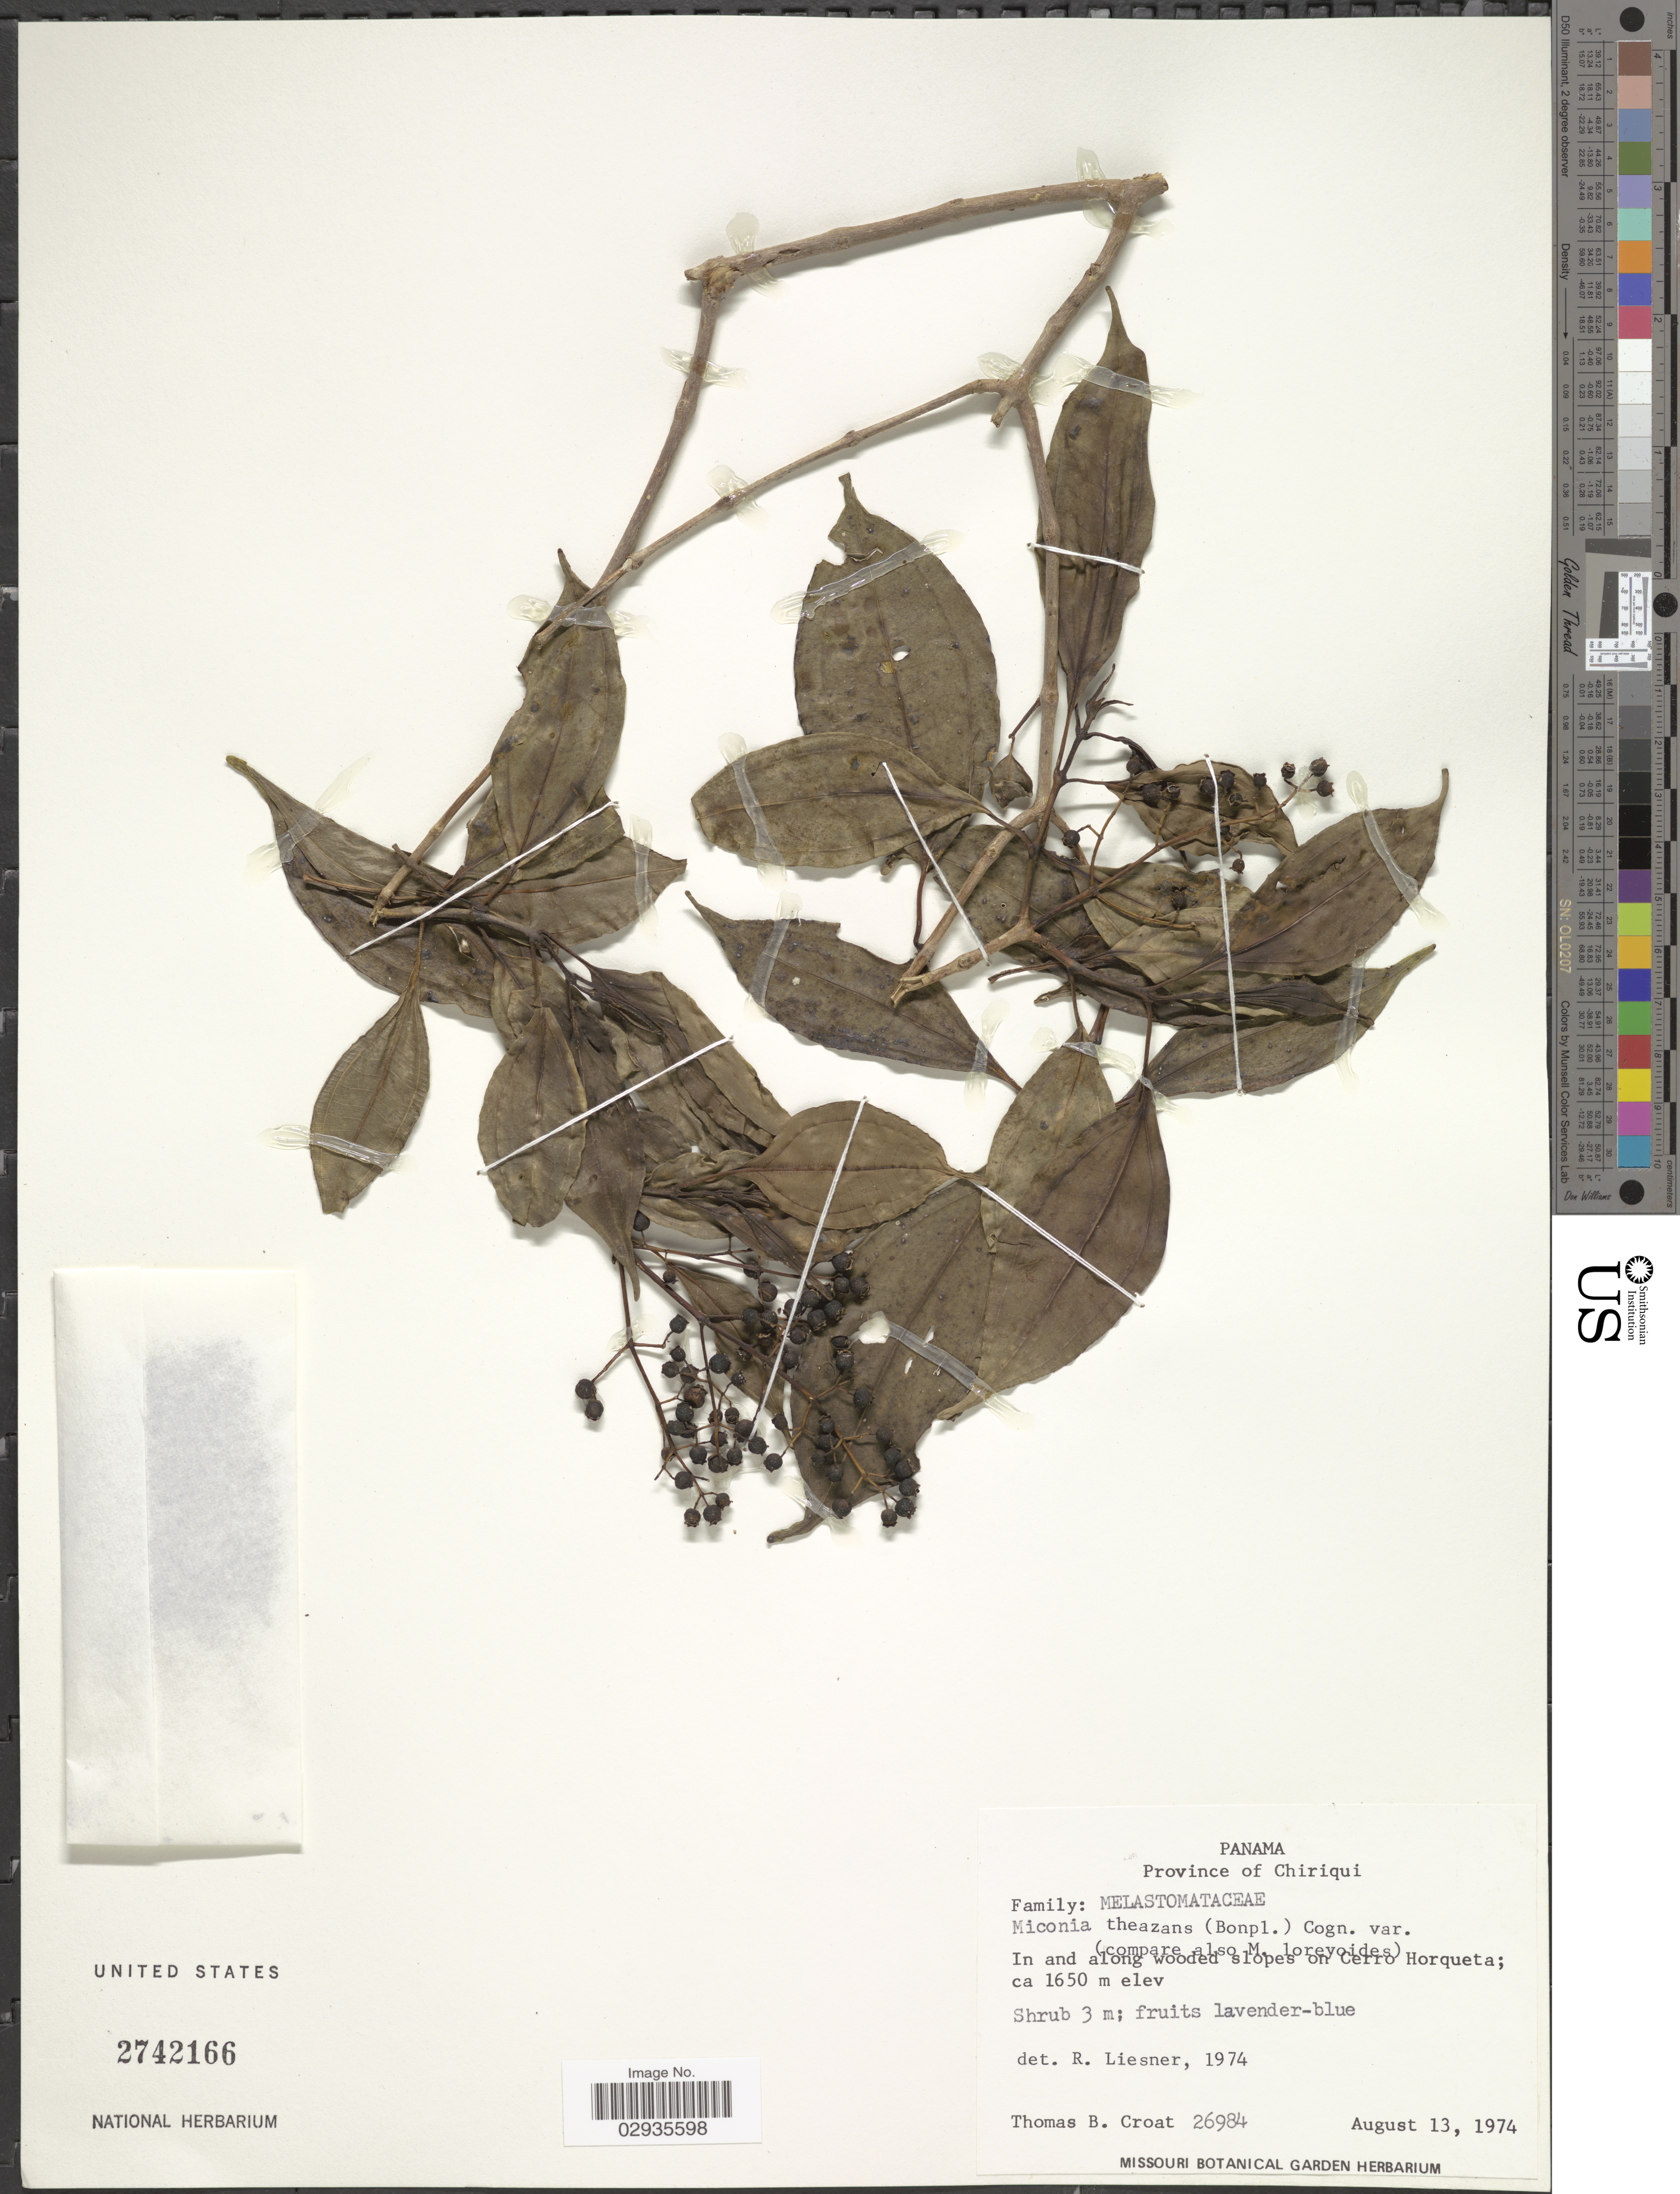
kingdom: Plantae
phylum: Tracheophyta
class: Magnoliopsida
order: Myrtales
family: Melastomataceae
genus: Miconia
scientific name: Miconia sp.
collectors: T. B. Croat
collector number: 26984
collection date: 1974-08-13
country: Panama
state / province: Chiriqui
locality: In and along wooded slopes on Cerro Horqueta.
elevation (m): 1650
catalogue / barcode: US 2742166